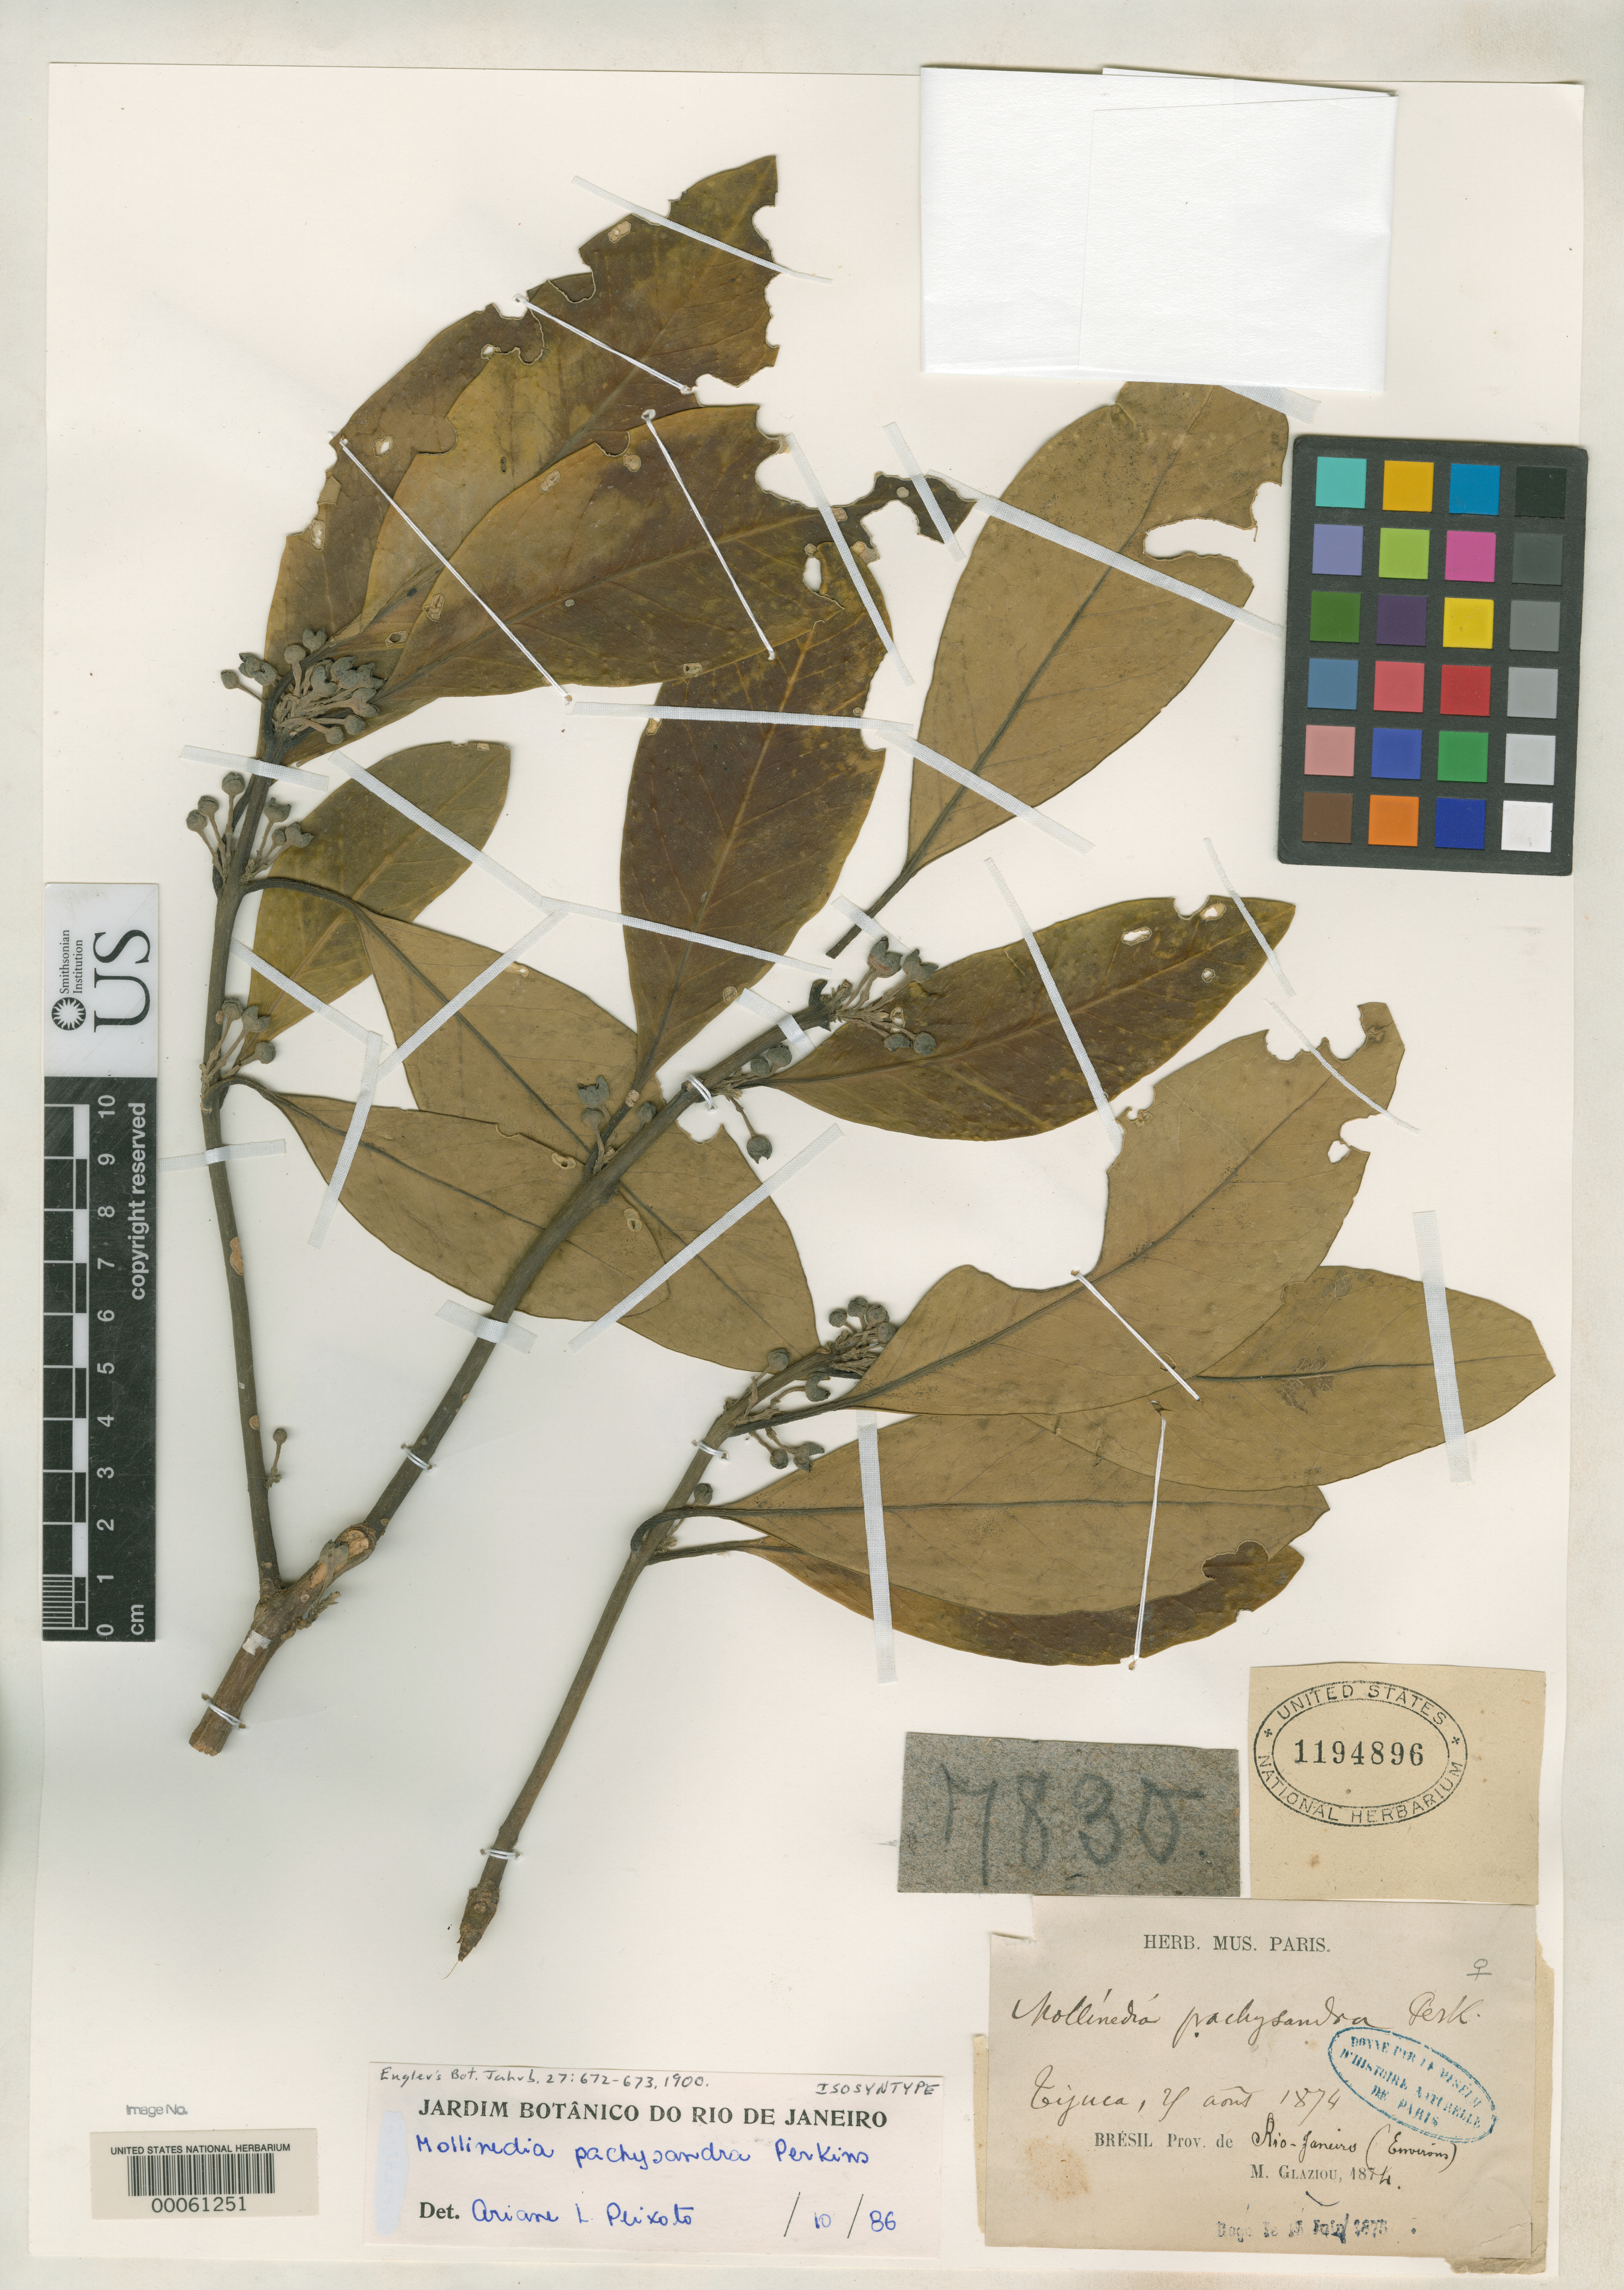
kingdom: Plantae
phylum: Tracheophyta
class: Magnoliopsida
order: Laurales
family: Monimiaceae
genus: Mollinedia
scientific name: Mollinedia pachysandra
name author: Perkins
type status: Isosyntype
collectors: A. F. M. Glaziou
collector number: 7830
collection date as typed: Aug 1874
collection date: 1874-08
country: Brazil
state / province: Rio de Janeiro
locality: Tijuca.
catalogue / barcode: US 1194896